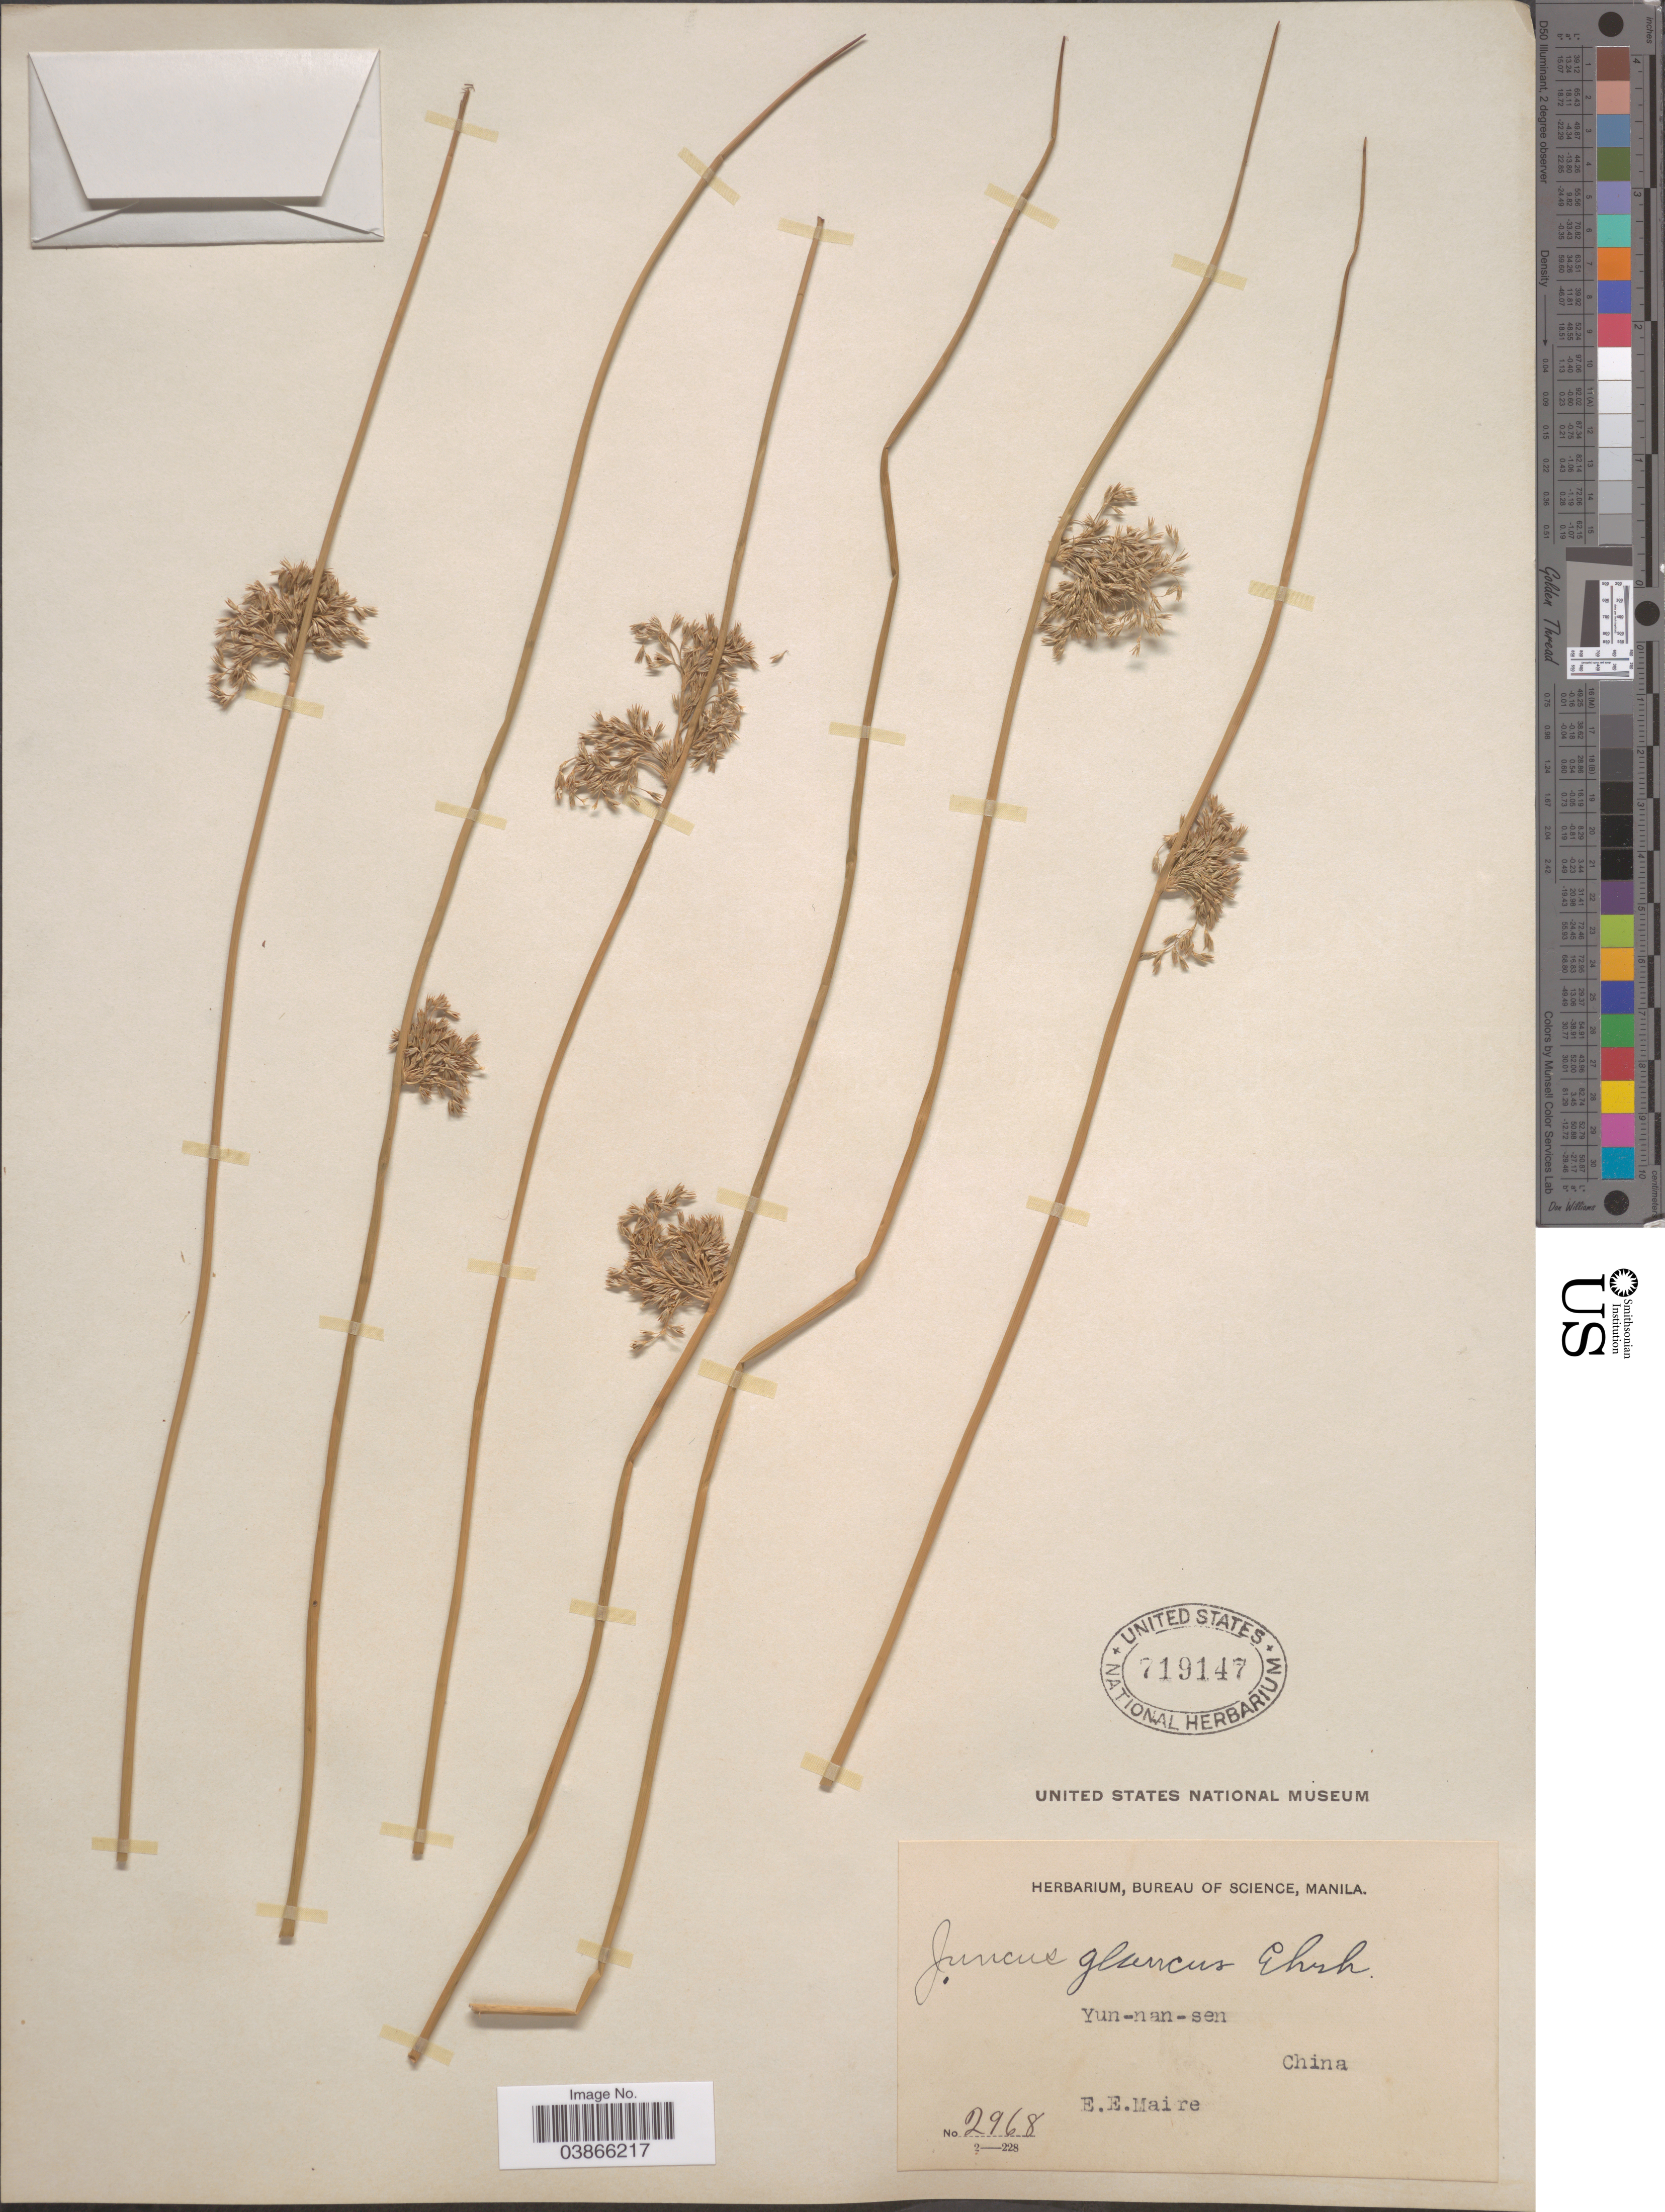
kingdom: Plantae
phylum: Tracheophyta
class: Liliopsida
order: Poales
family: Juncaceae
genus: Juncus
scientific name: Juncus glaucus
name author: Ehrh.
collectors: E. E. Maire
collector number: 2968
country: China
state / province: Yunnan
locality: Yun-nan-sen, China.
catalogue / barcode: US 719147